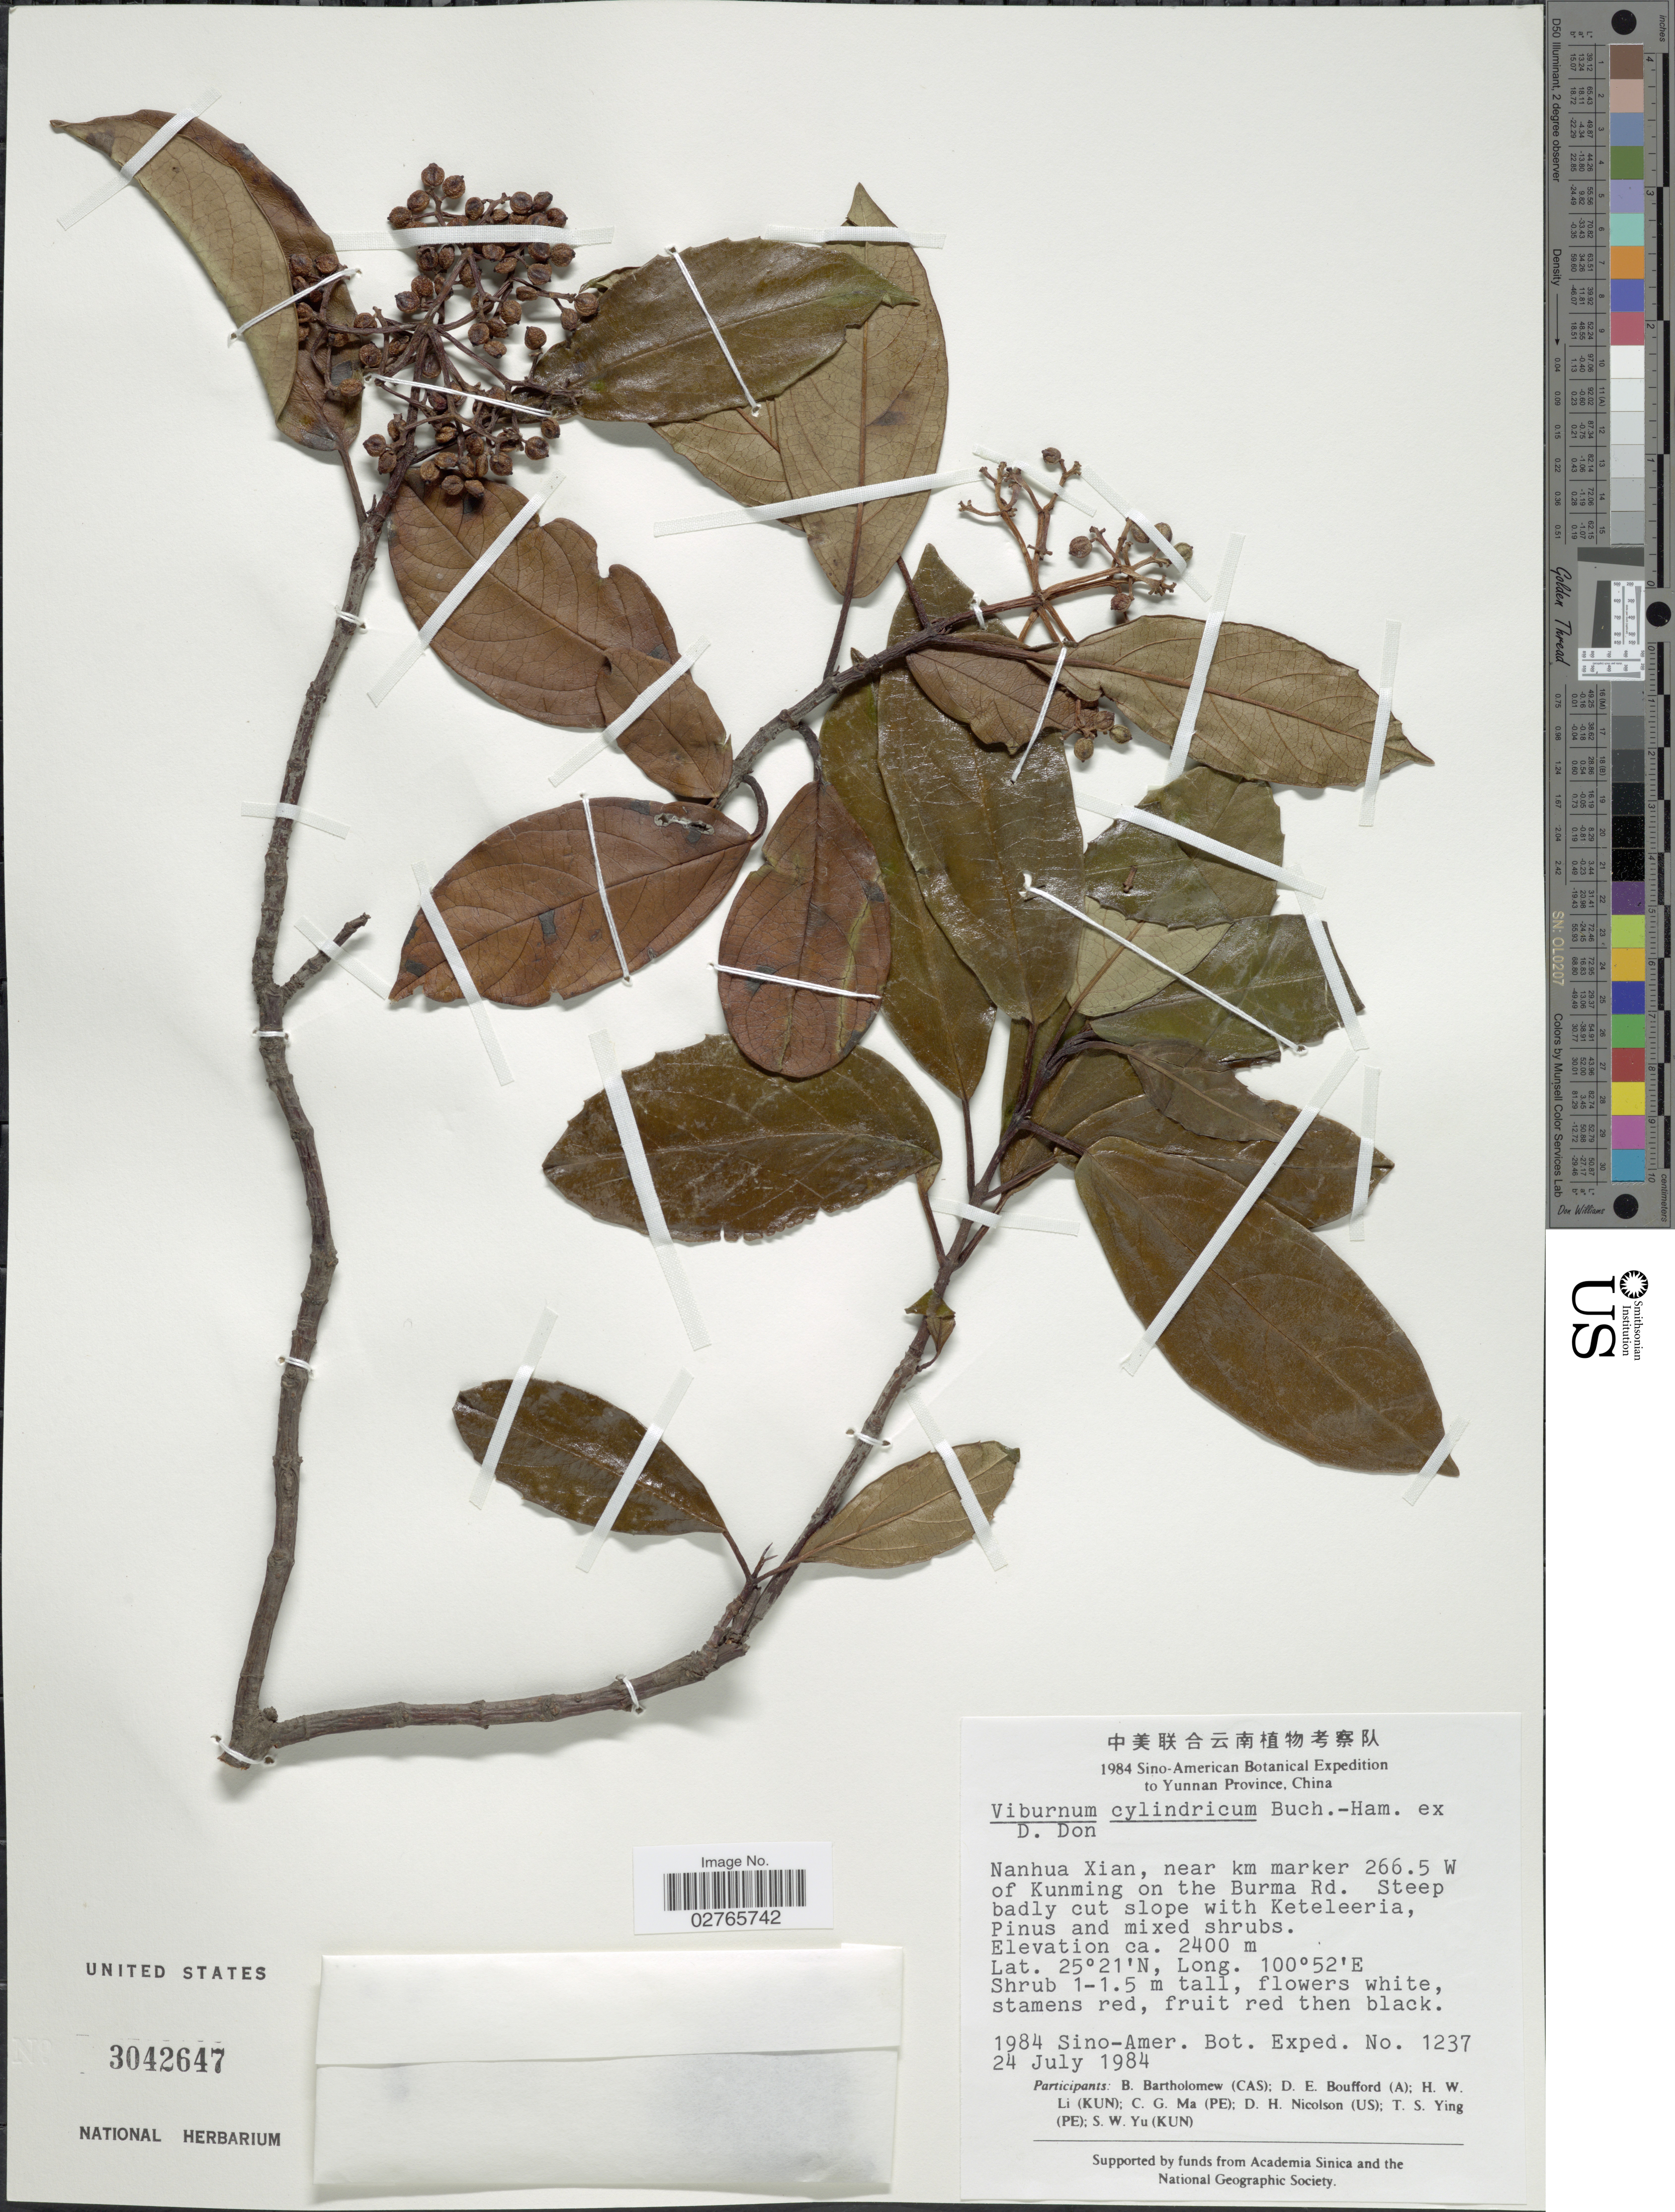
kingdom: Plantae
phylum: Tracheophyta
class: Magnoliopsida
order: Dipsacales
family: Viburnaceae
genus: Viburnum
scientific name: Viburnum cylindricum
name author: Buch.-Ham.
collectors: Sino-Amer. Bot. Exped. 1984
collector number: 1237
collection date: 1984-07-24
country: China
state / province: Yunnan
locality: Yunnan Province. Nanhua Xian, near km marker 266.5 W of Kunming on the Burma Rd.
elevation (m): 2400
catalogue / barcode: US 3042647